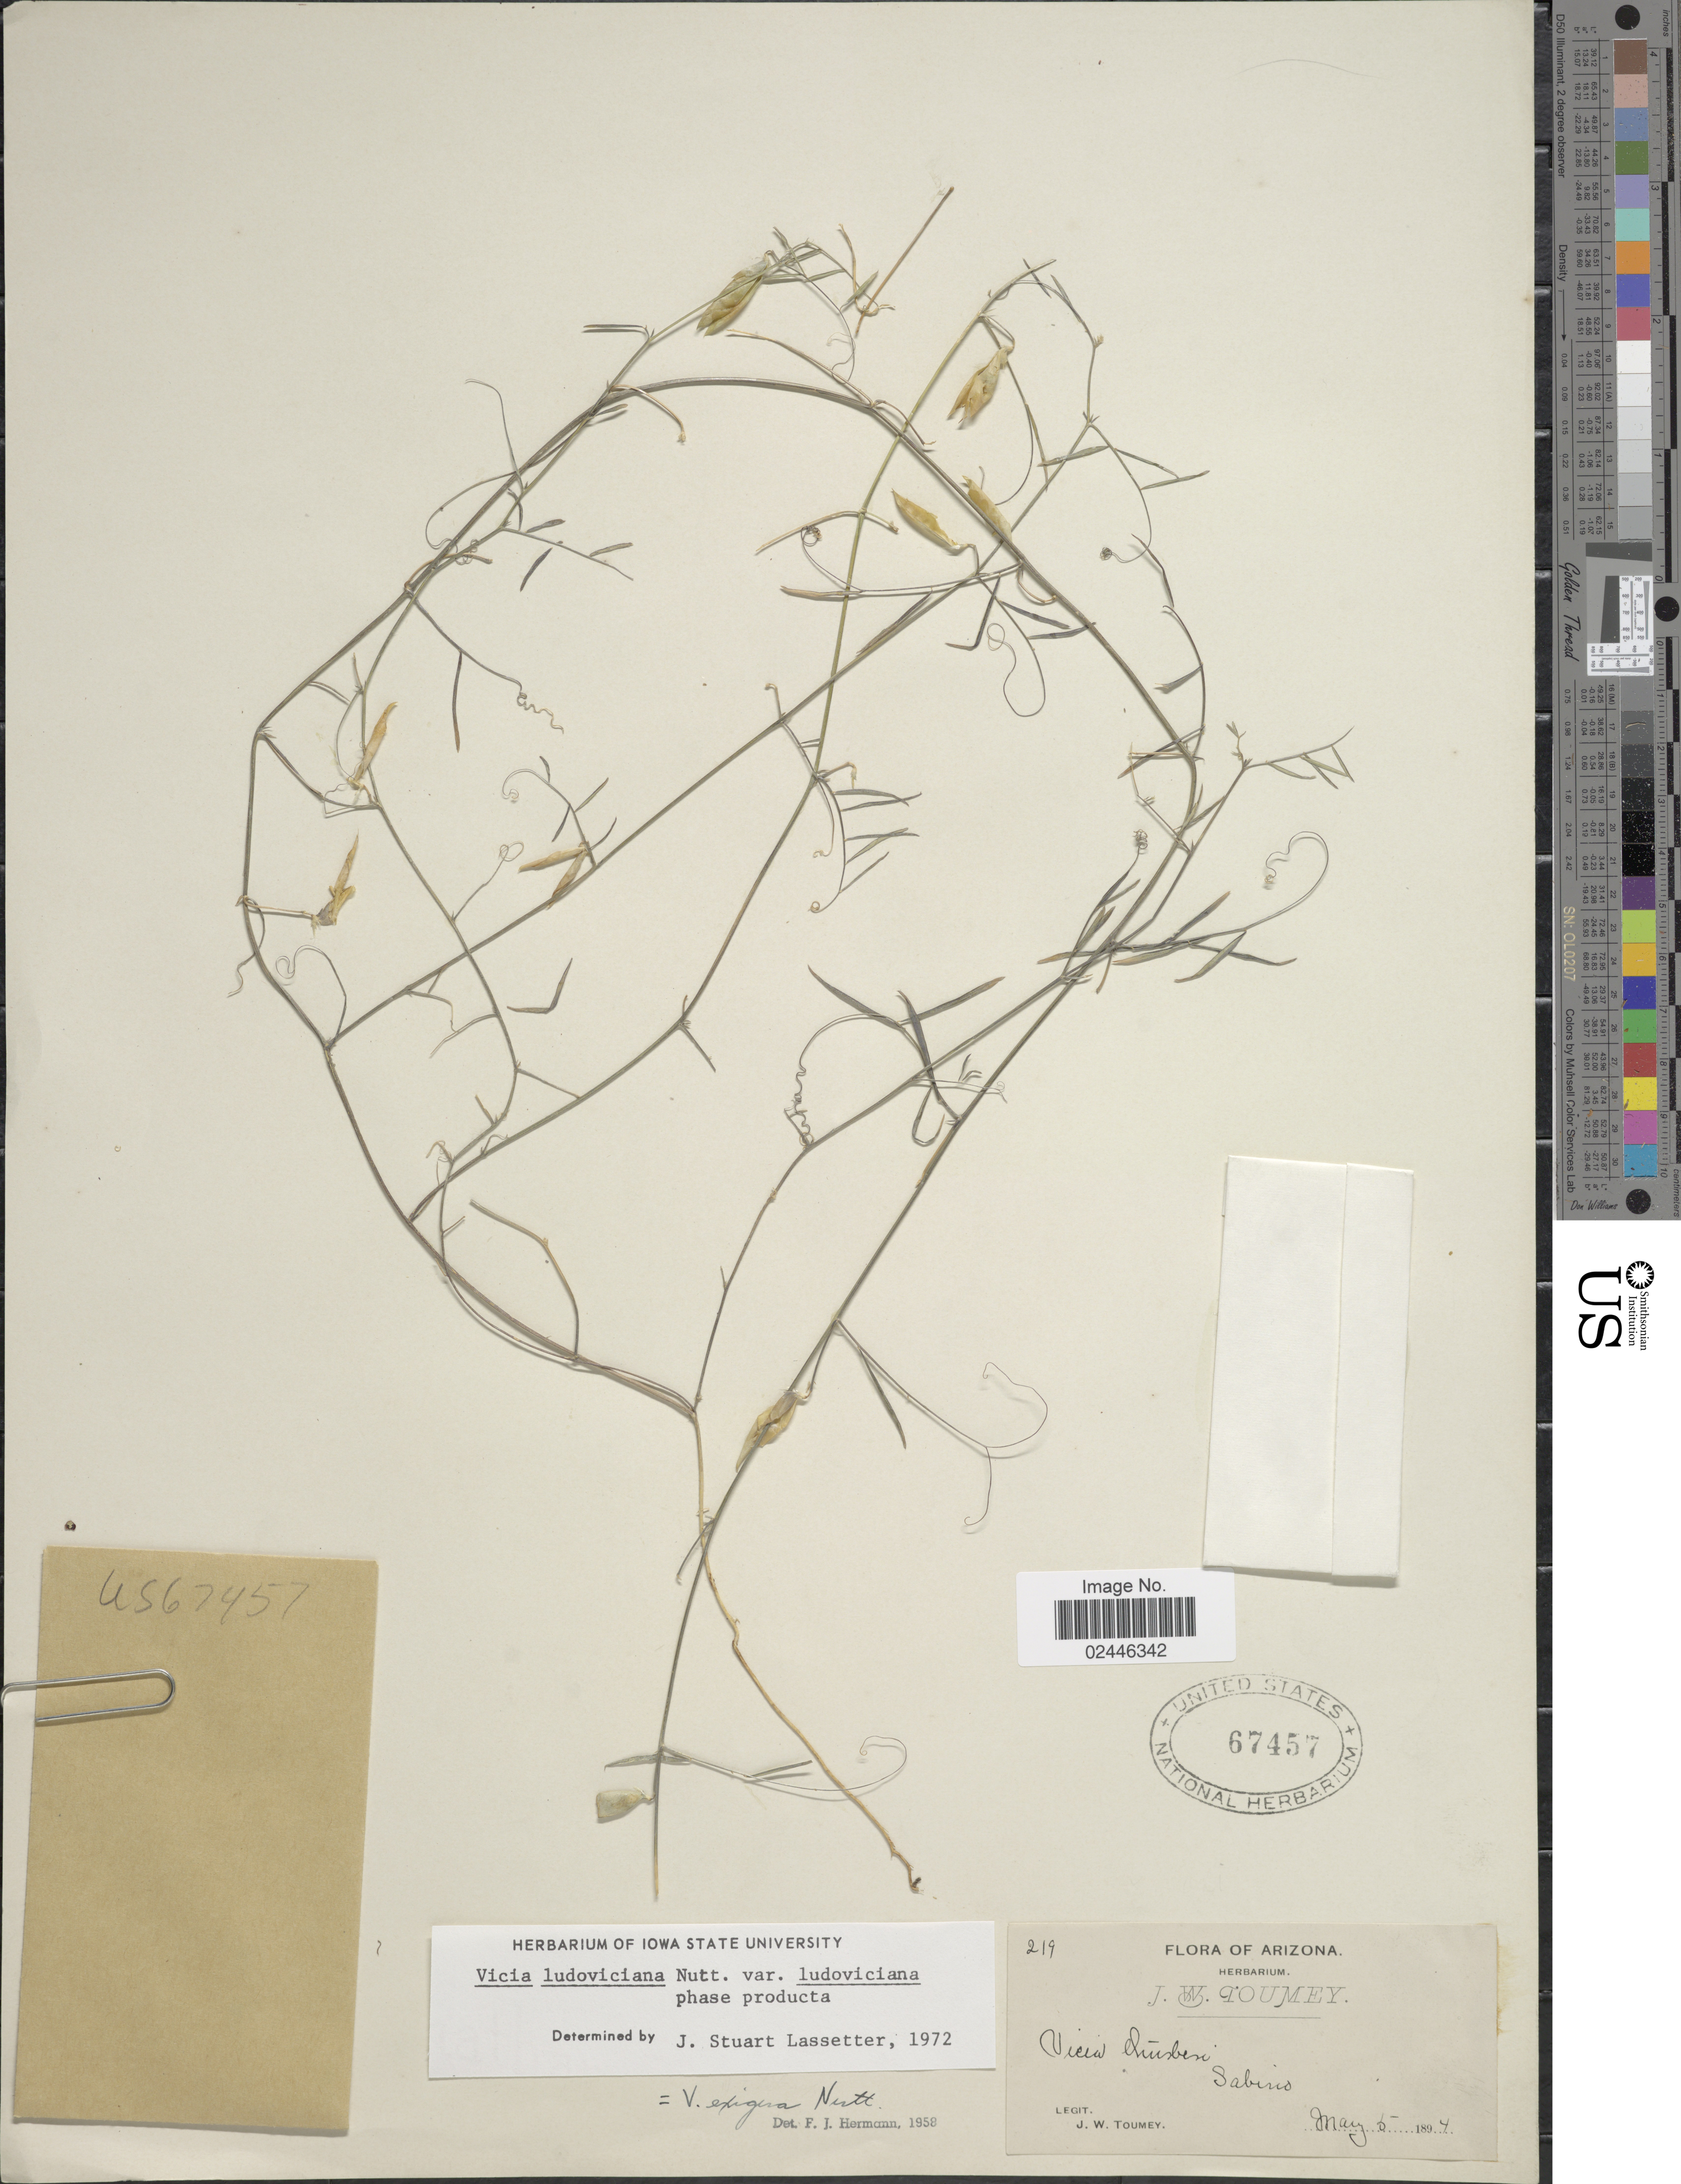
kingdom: Plantae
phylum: Tracheophyta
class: Magnoliopsida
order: Fabales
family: Fabaceae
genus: Vicia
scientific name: Vicia ludoviciana var. ludoviciana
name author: Nutt. ex Torr. & A. Gray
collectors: J. W. Toumey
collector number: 219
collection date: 1894-05-05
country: United States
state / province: Arizona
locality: Sabino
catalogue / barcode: US 67457